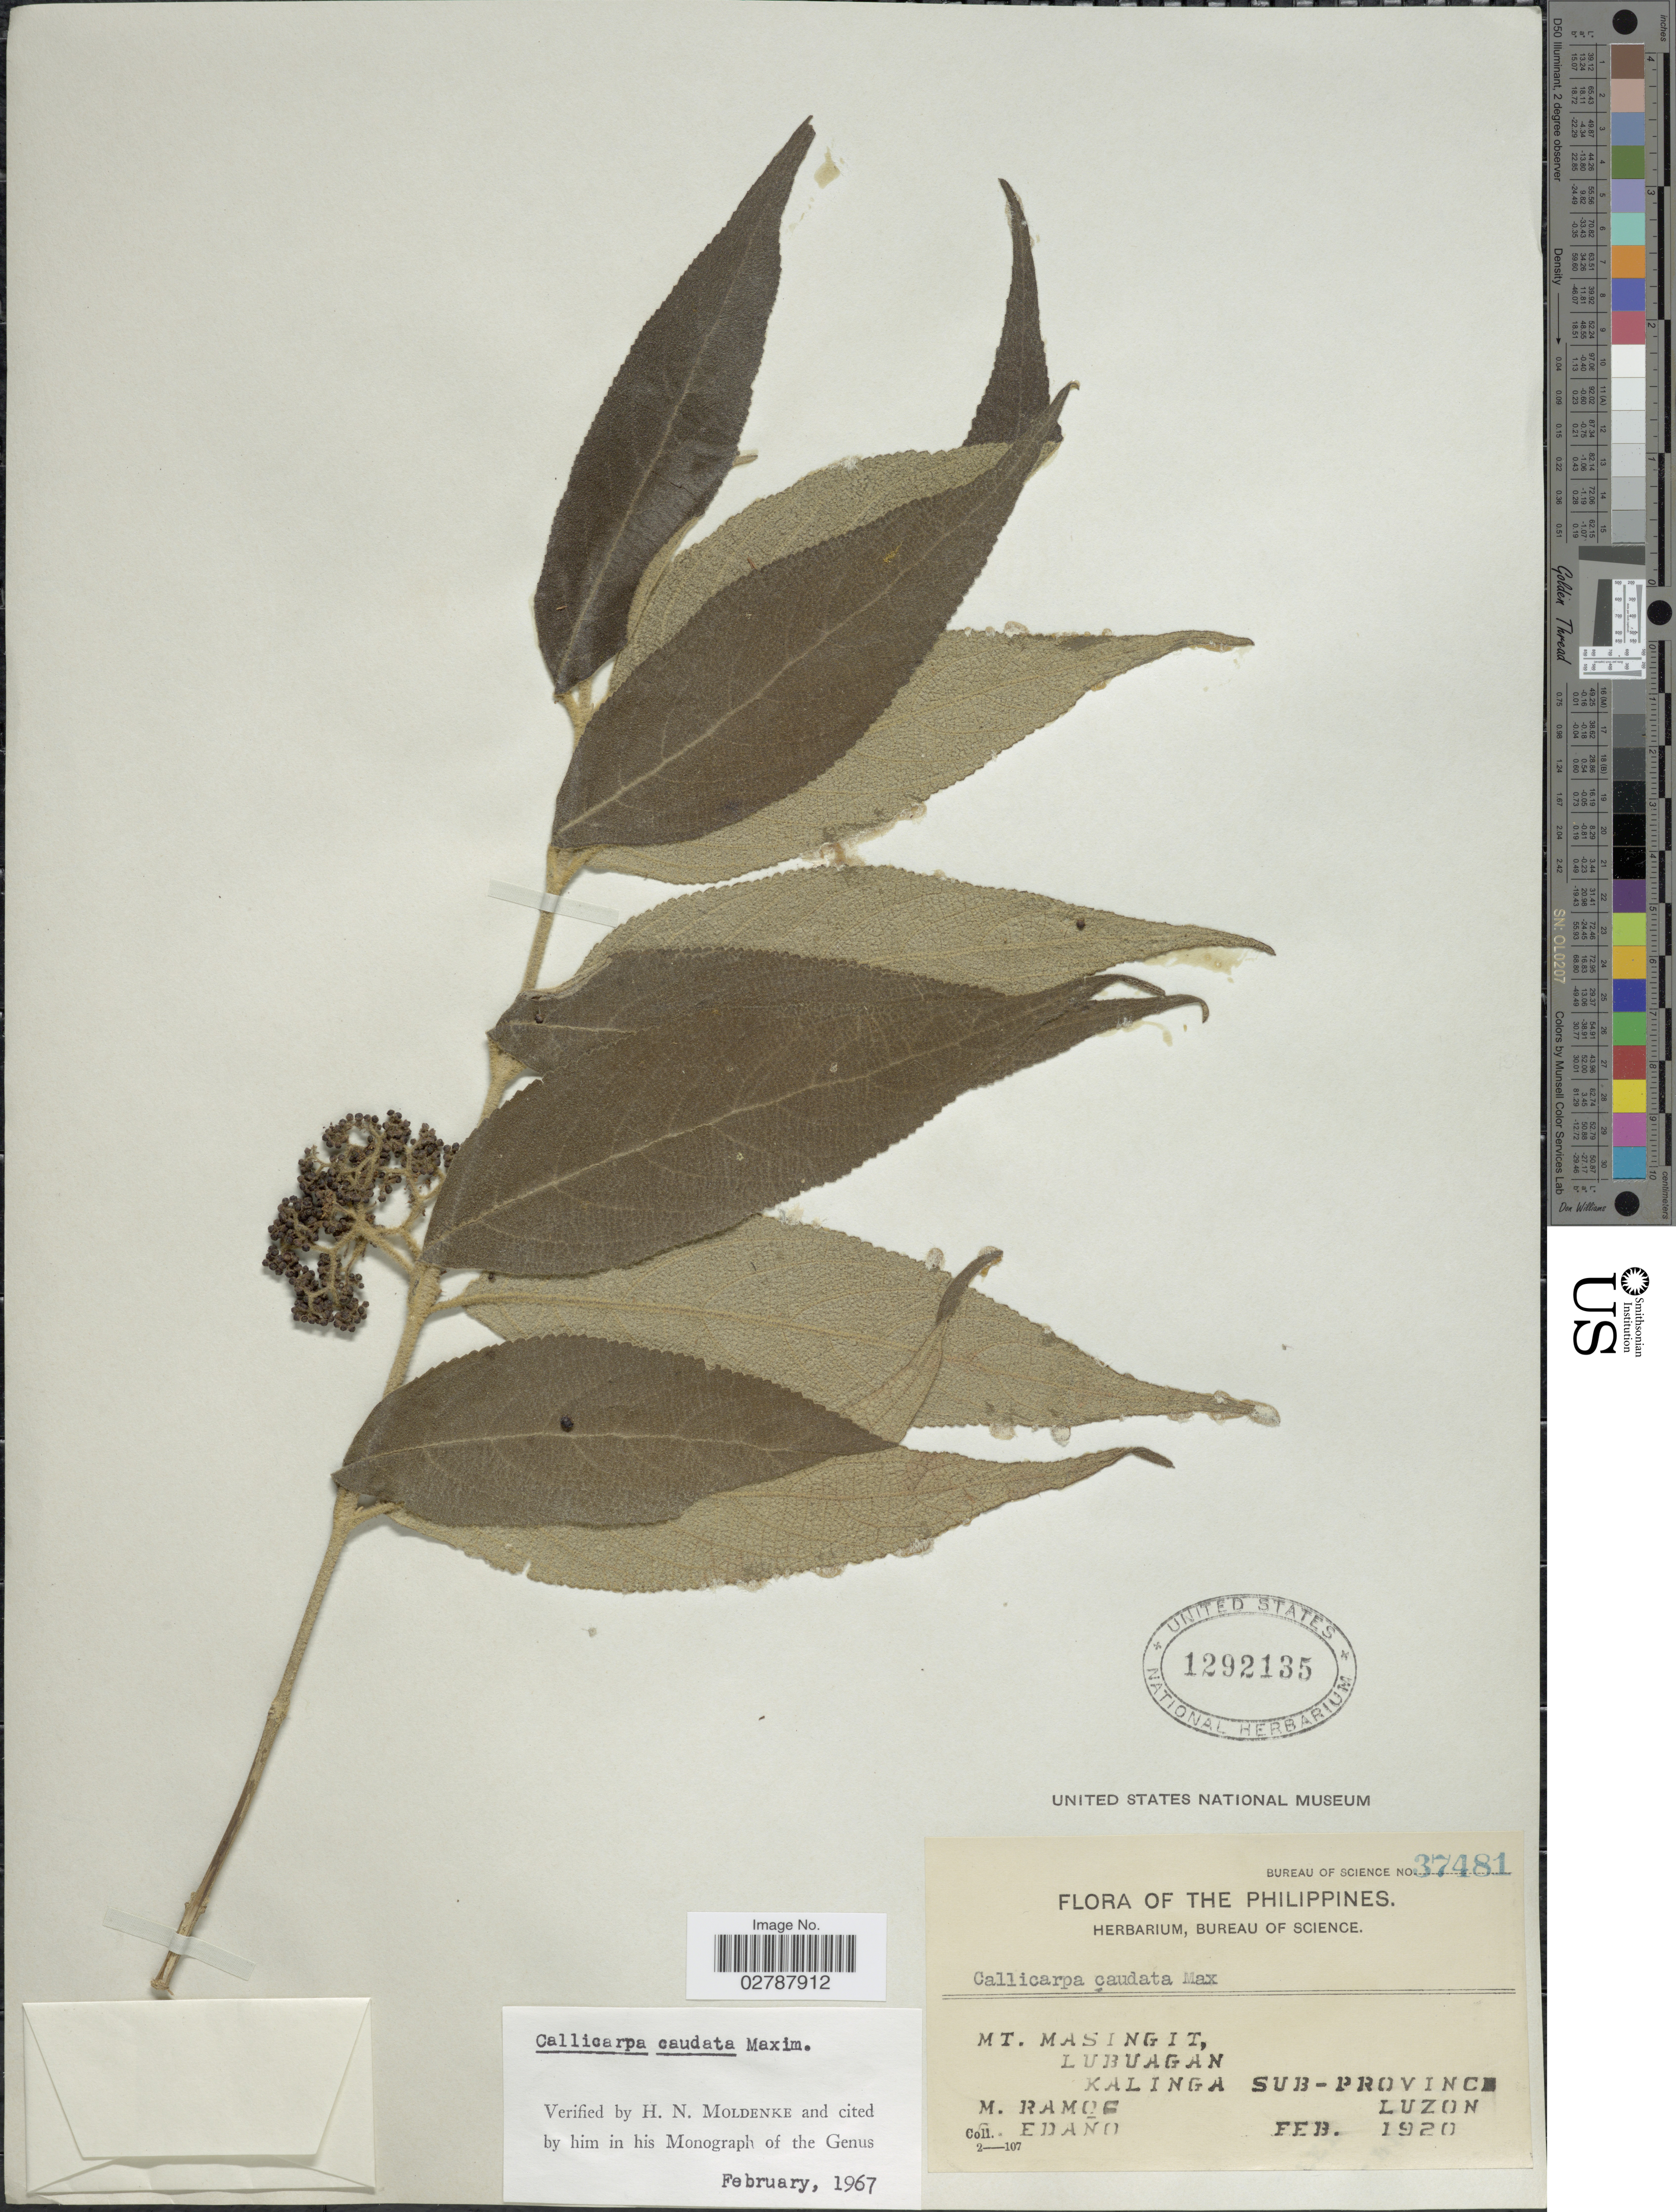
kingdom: Plantae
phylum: Tracheophyta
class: Magnoliopsida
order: Lamiales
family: Lamiaceae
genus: Callicarpa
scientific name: Callicarpa caudata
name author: Maxim.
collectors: M. Ramos & G. Edaño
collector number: Bureau of Science37481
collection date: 1920-02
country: Philippines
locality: Mt. Masingit. Lubuagan. Kalinga Sub-Province. Luzon.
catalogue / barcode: US 1292135